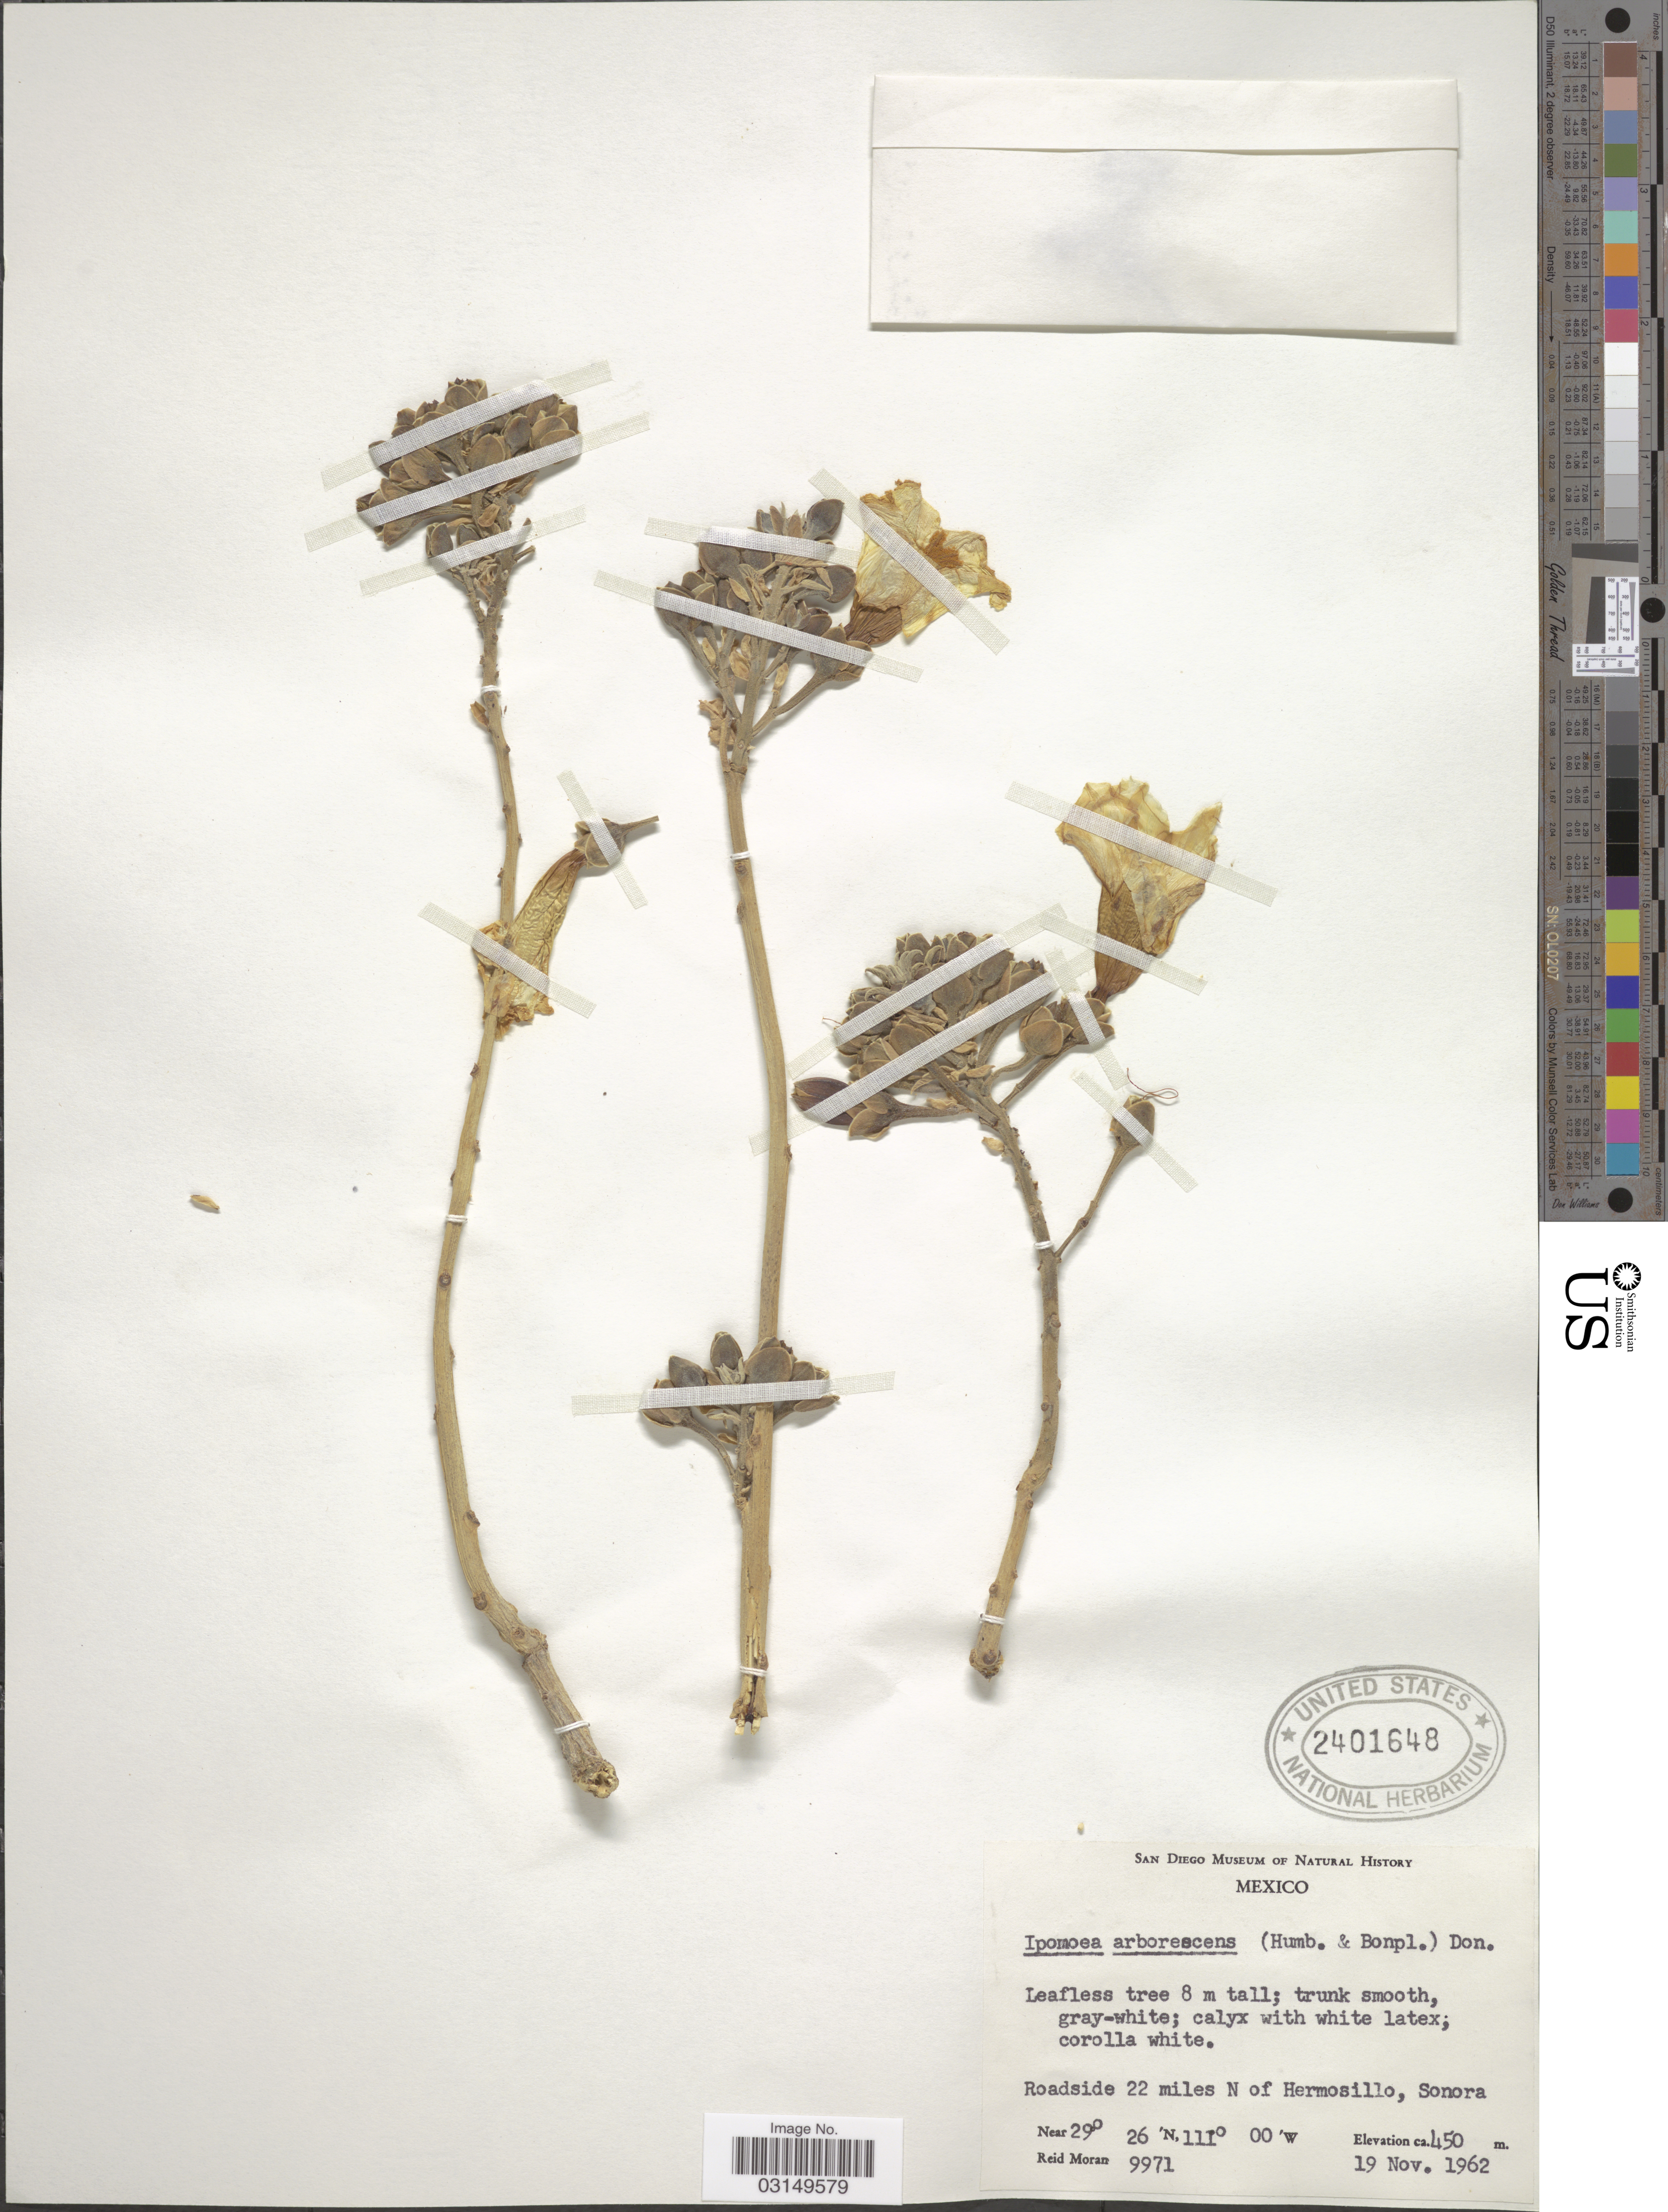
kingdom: Plantae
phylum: Tracheophyta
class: Magnoliopsida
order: Solanales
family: Convolvulaceae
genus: Ipomoea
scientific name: Ipomoea arborescens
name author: (Humb. & Bonpl. ex Willd.) G. Don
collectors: R. V. Moran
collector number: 9971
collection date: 1962-11-19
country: Mexico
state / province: Sonora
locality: Roadside 22 miles N of Hermosillo.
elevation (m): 450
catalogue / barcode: US 2401648